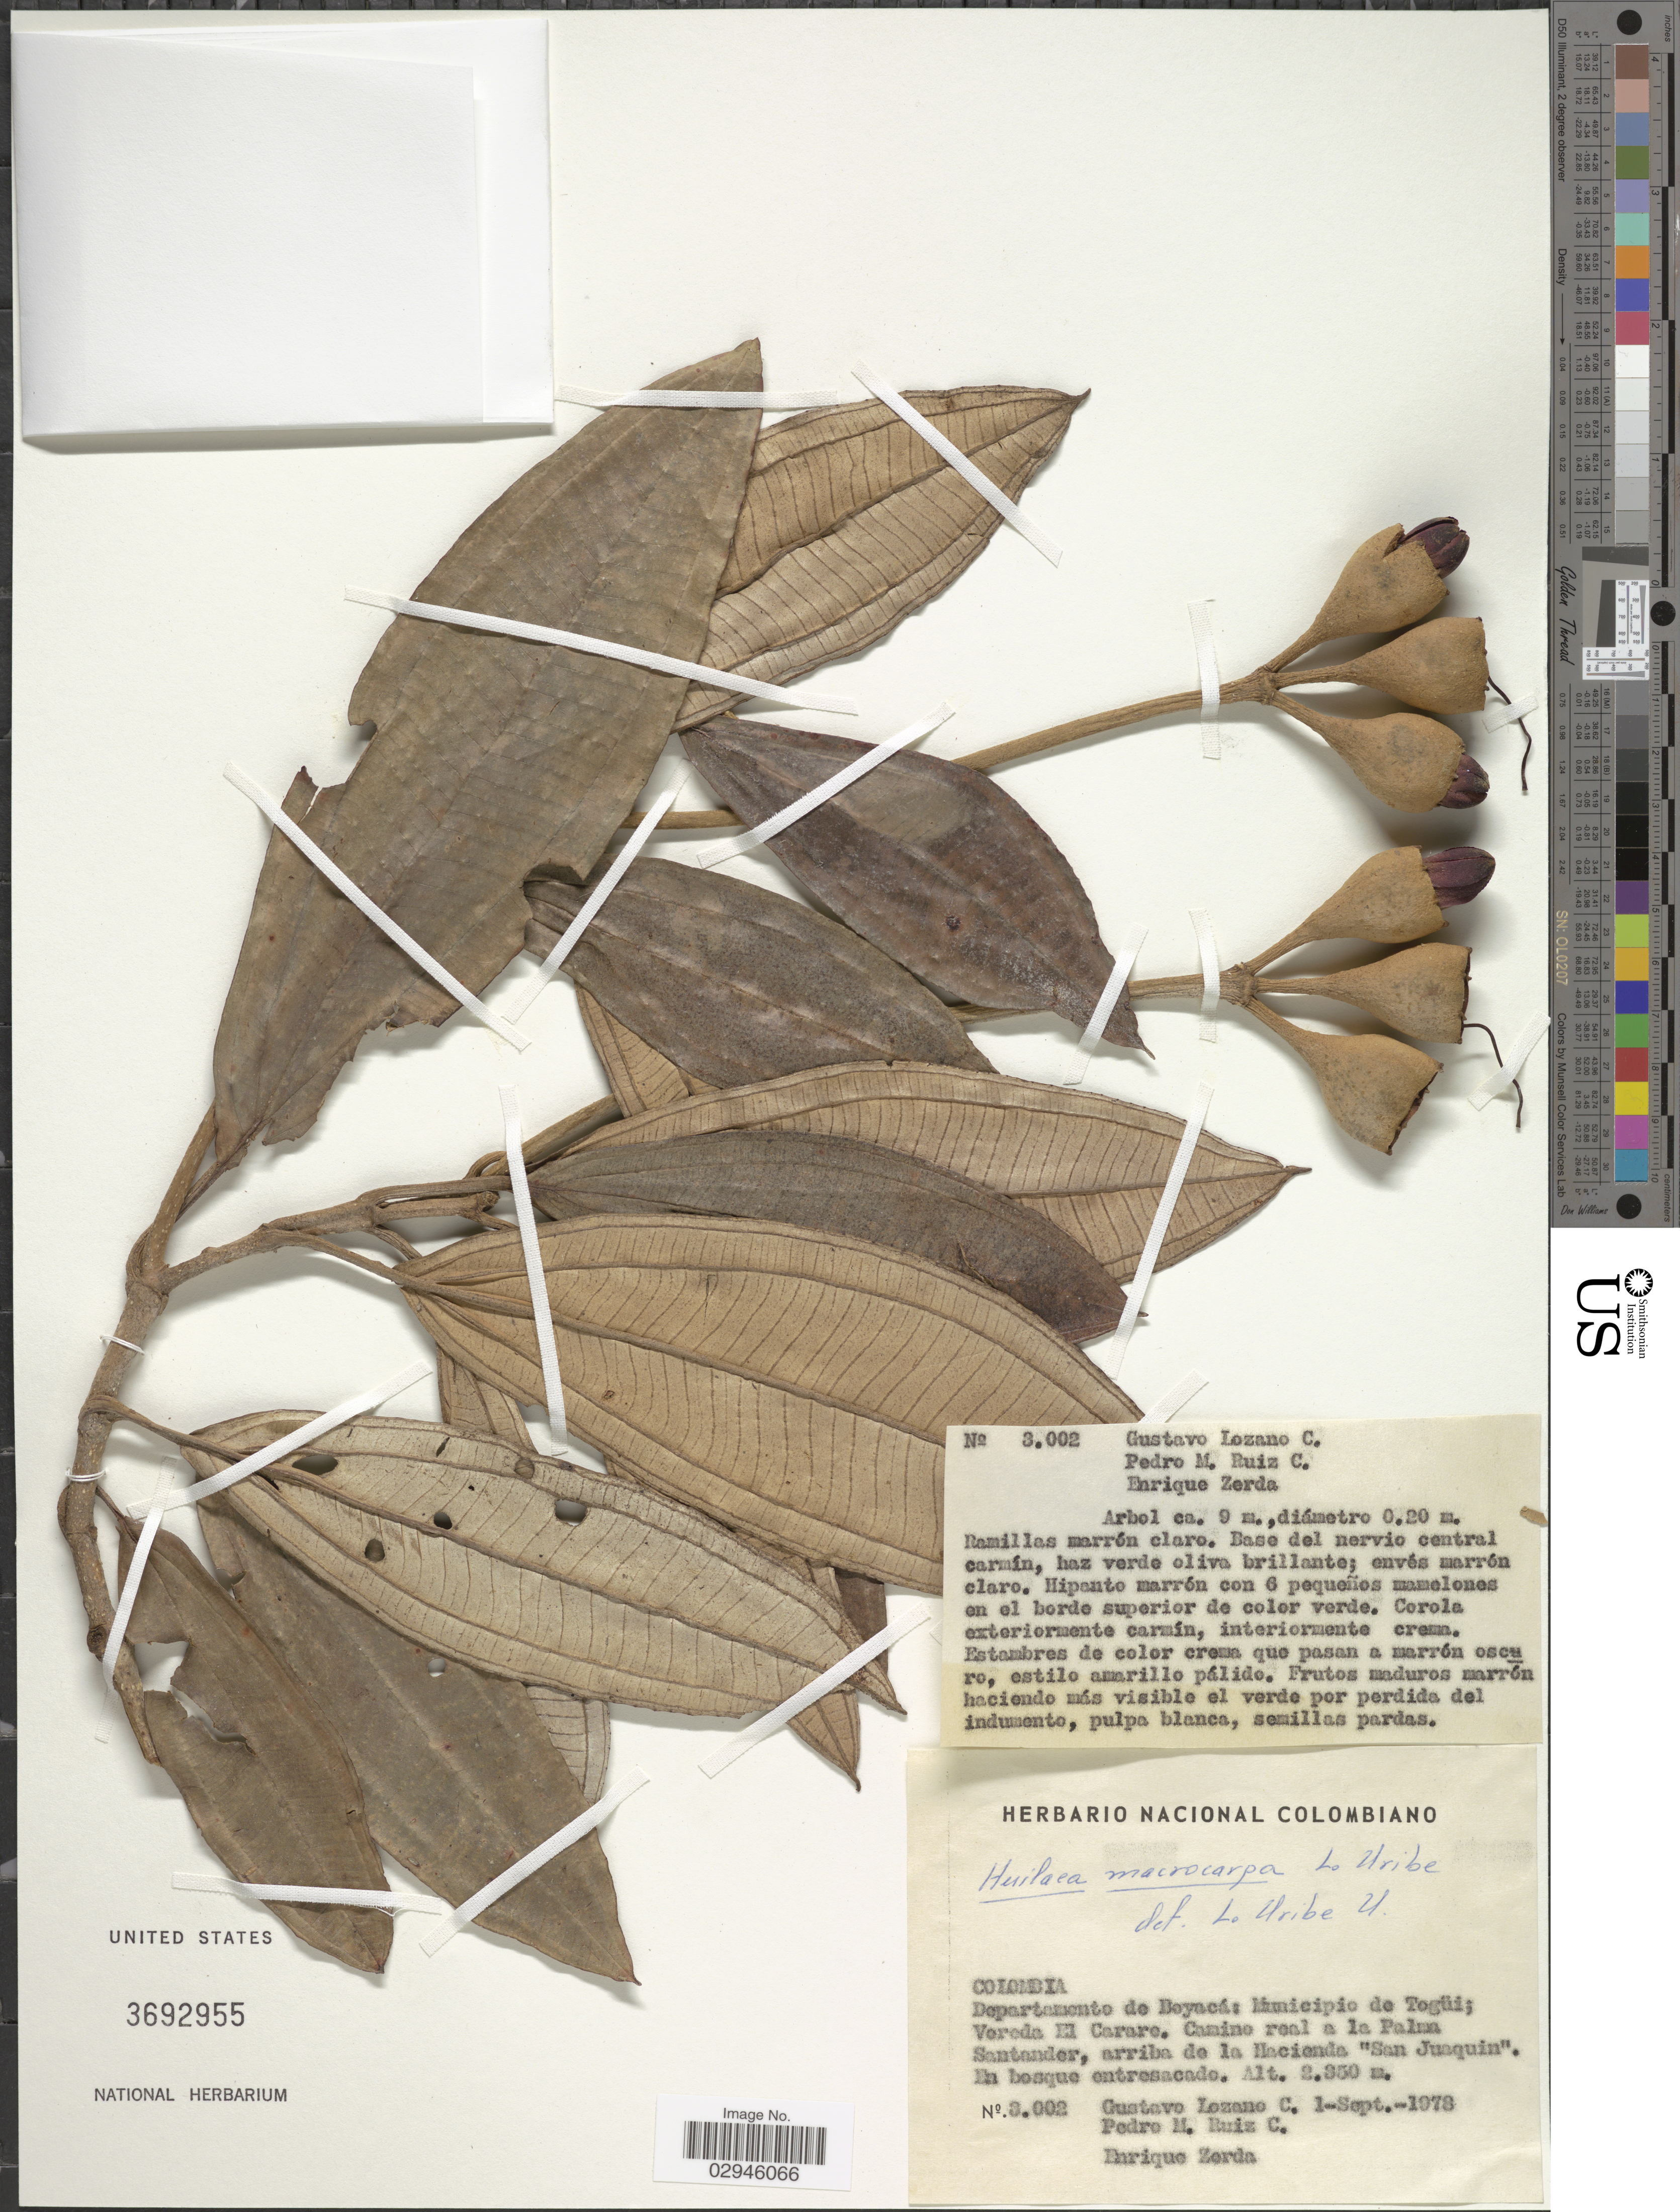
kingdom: Plantae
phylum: Tracheophyta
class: Magnoliopsida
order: Myrtales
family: Melastomataceae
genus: Chalybea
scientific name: Chalybea macrocarpa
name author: (L. Uribe) M.E. Morales & Penneys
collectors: G. Lozano-Contreras, P. Ruiz & E. Zerda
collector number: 3002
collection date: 1978-09-01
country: Colombia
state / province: Boyacá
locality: Departamento de Boyacá: Municipio de Tohüi; Vereda El Carare. Camino real a la Palma Santander, arriba de la Hacienda "San Juaquin".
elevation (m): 2350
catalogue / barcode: US 3692955